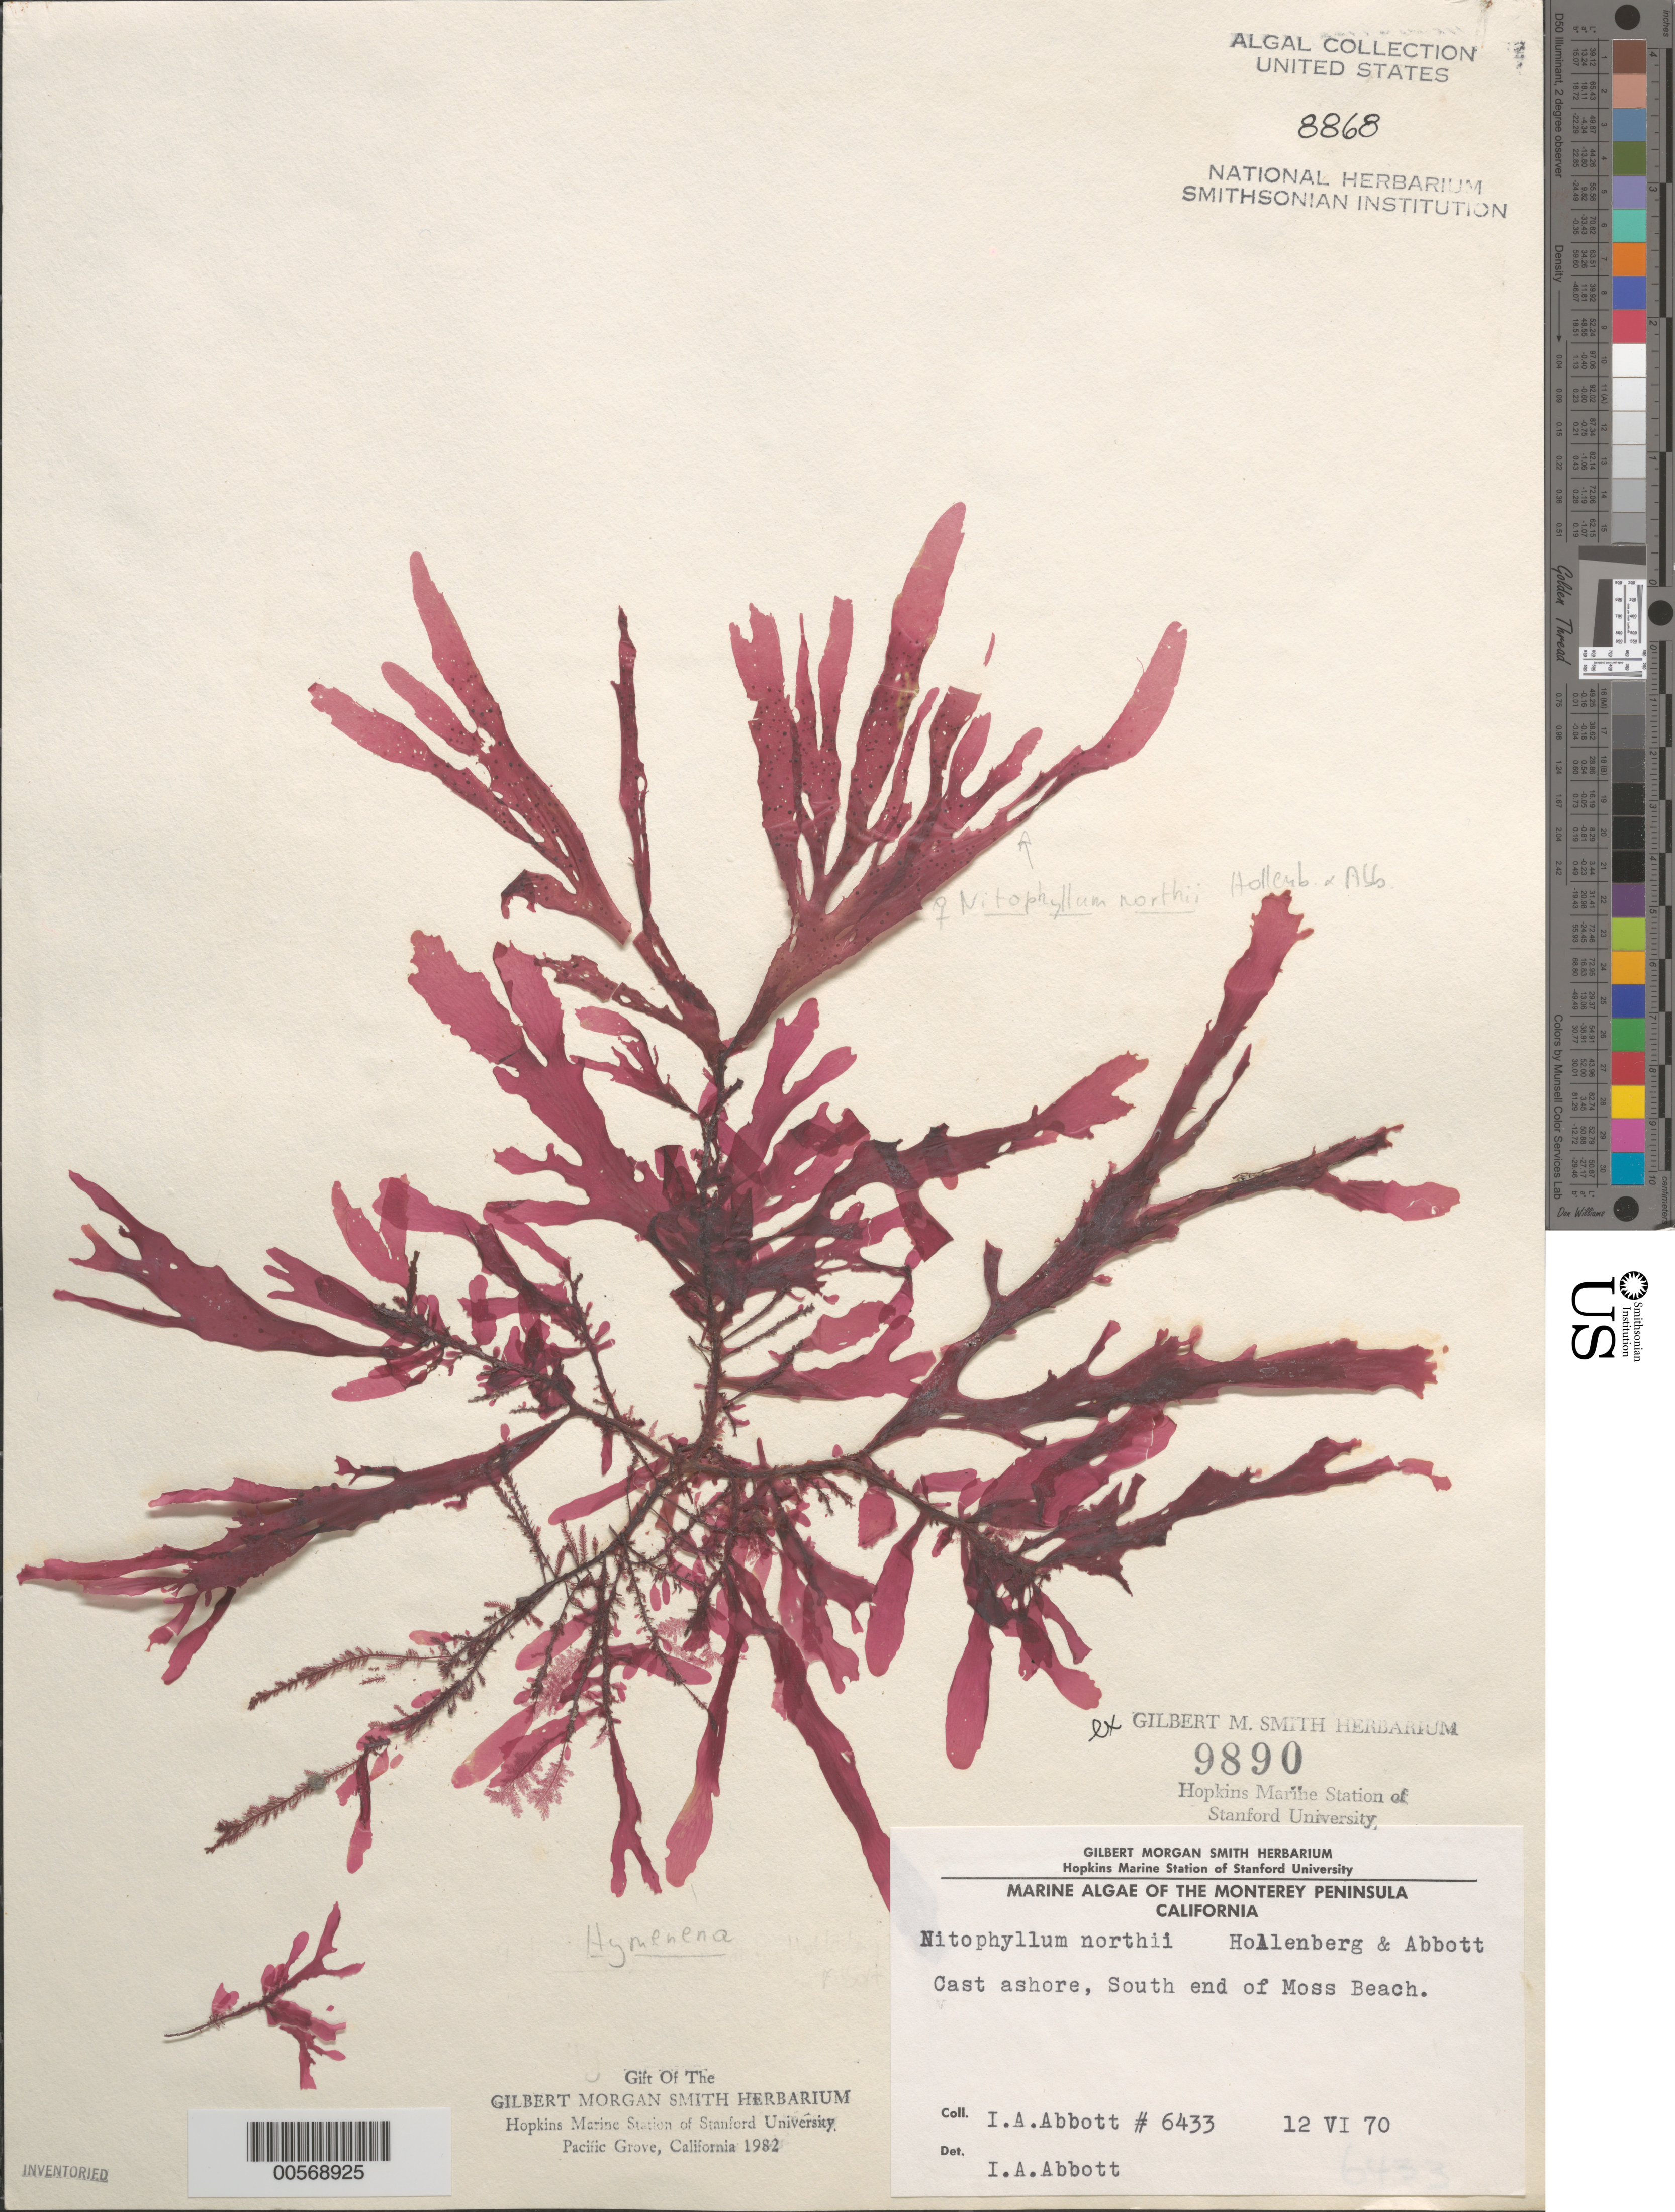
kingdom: Plantae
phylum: Rhodophyta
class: Florideophyceae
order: Ceramiales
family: Delesseriaceae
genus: Nitophyllum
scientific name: Nitophyllum northii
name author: Hollenb. & I.A. Abbott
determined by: Abbott, Isabella A.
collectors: I. A. Abbott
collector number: IAA 6433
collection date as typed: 12 Jun 1970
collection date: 1970-06-12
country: United States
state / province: California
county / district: Monterey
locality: Moss Beach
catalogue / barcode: US 8868